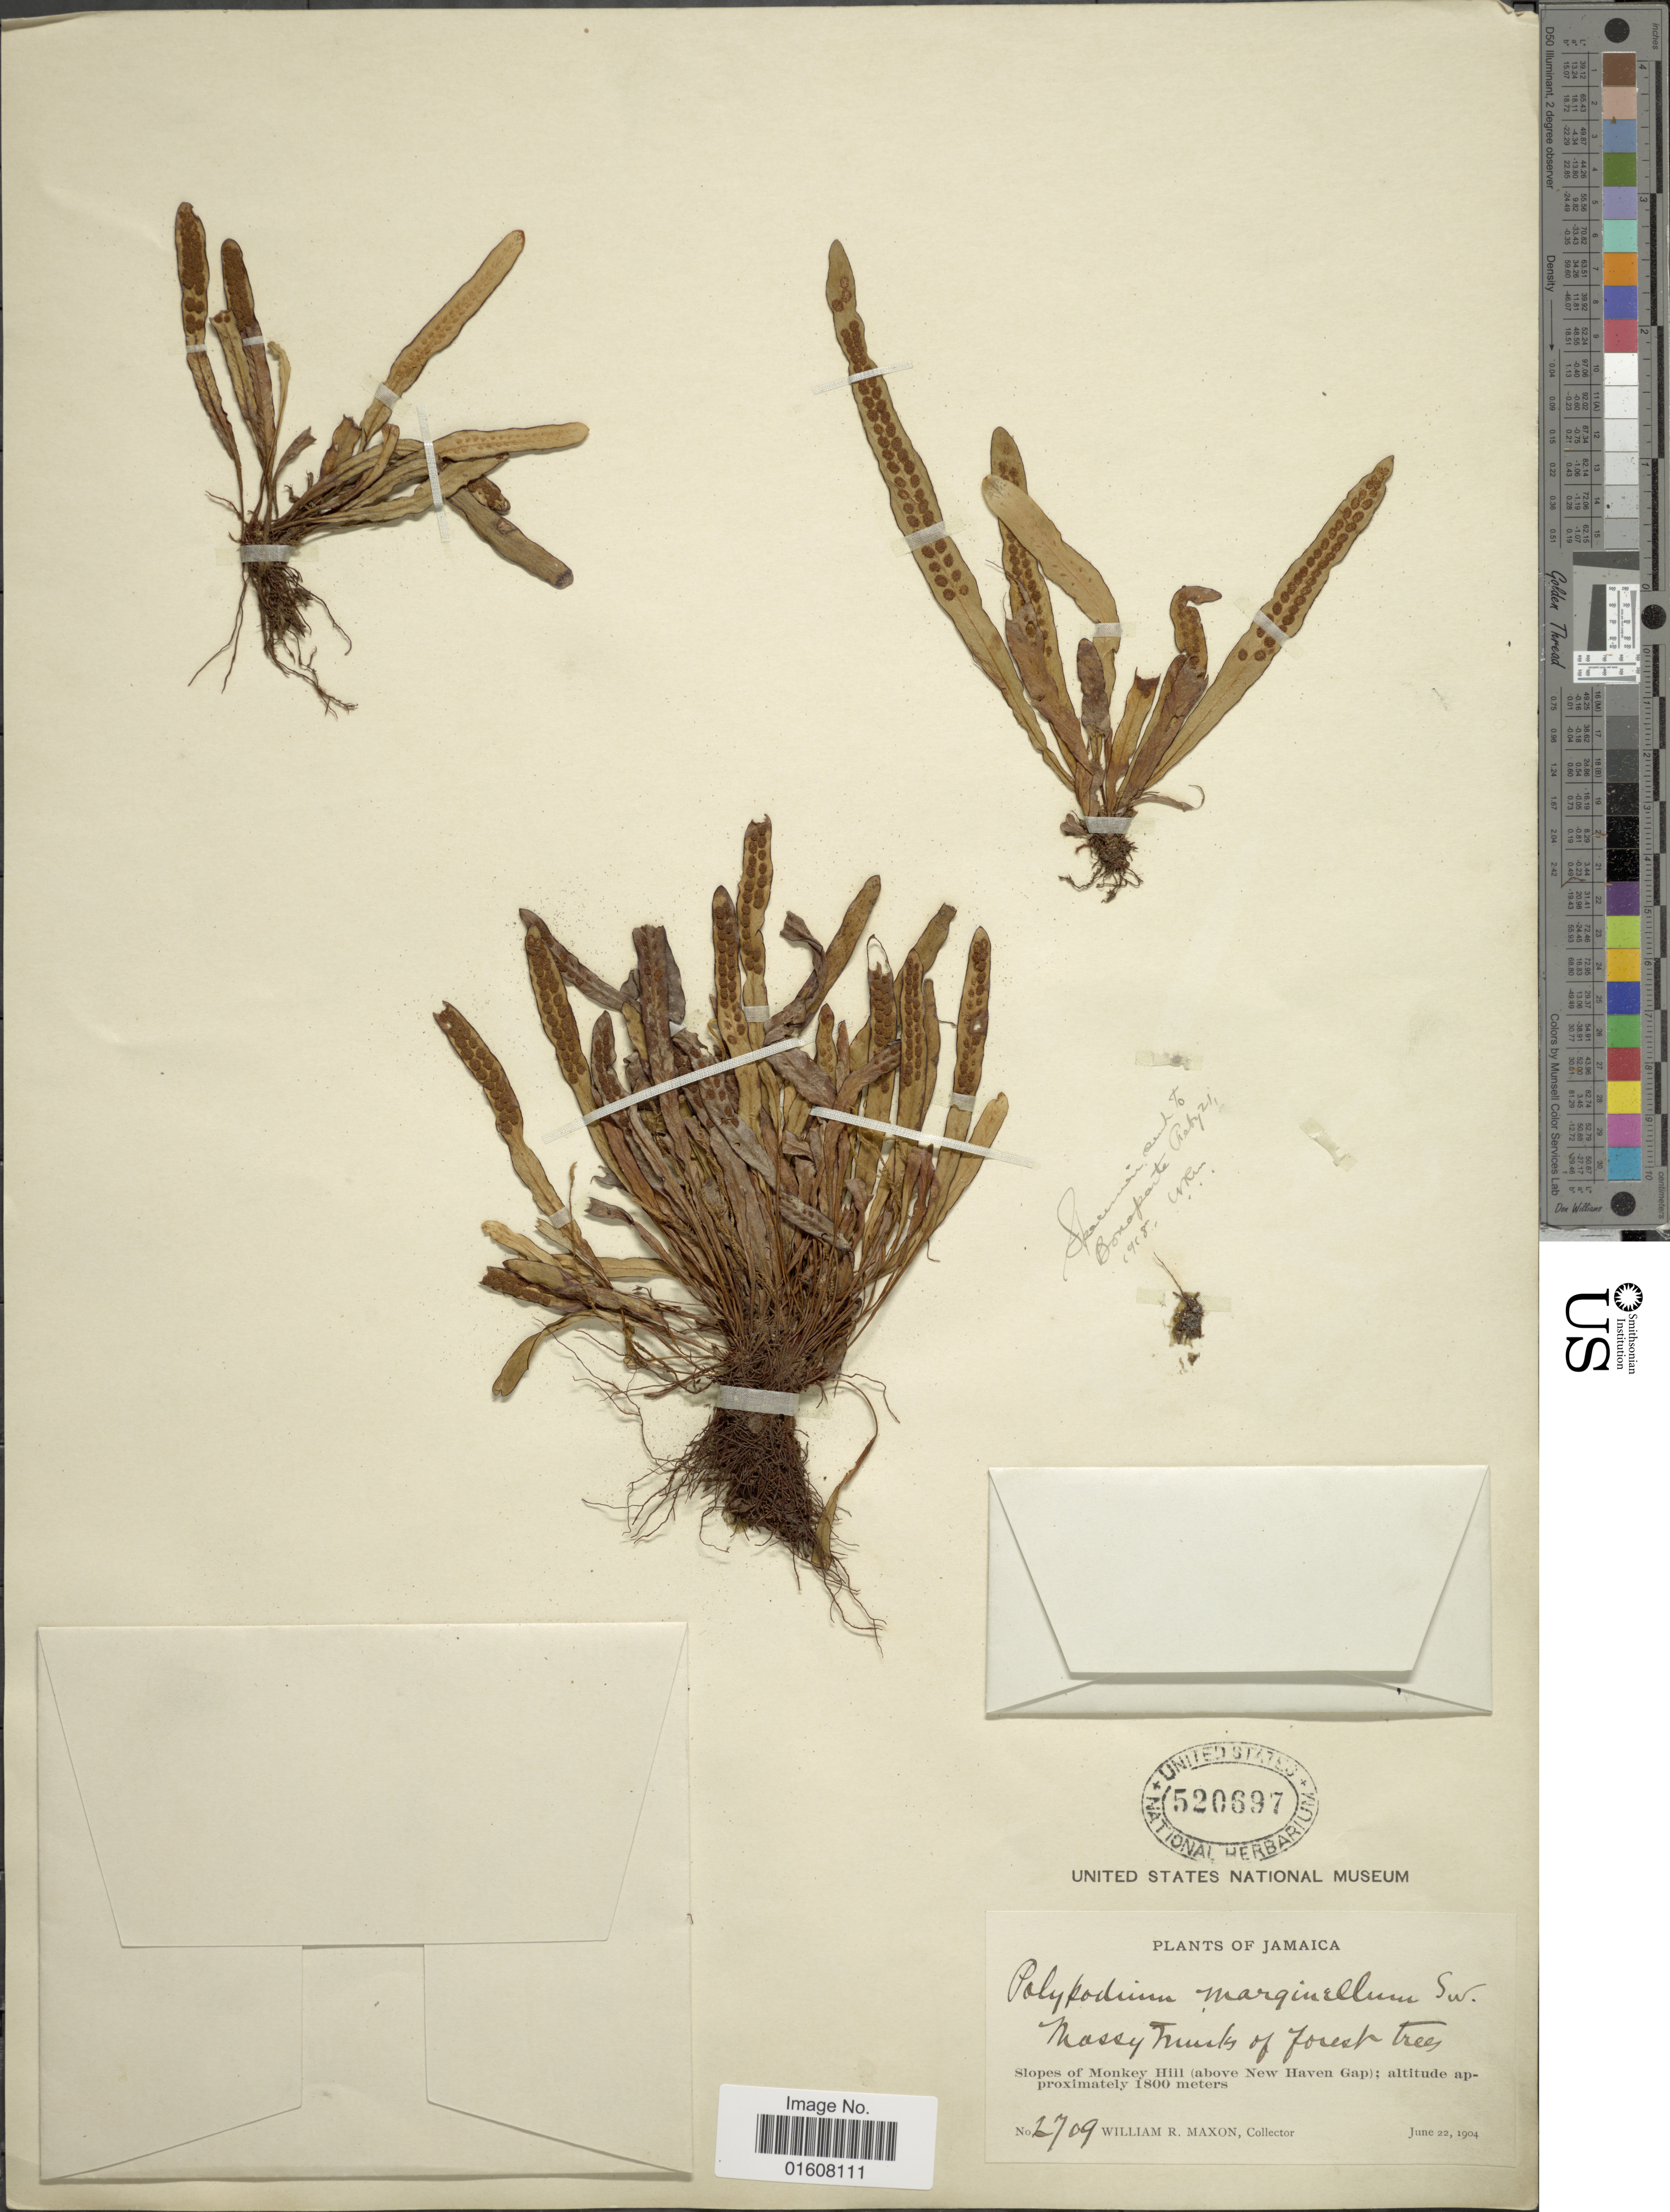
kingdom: Plantae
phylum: Tracheophyta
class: Polypodiopsida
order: Polypodiales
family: Polypodiaceae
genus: Grammitis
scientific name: Grammitis marginella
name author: (Sw.) Sw.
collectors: W. R. Maxon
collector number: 2709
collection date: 1904-06-22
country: Jamaica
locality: Slopes of Monkey Hill (above New Haven Gap)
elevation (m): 1800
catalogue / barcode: US 520697